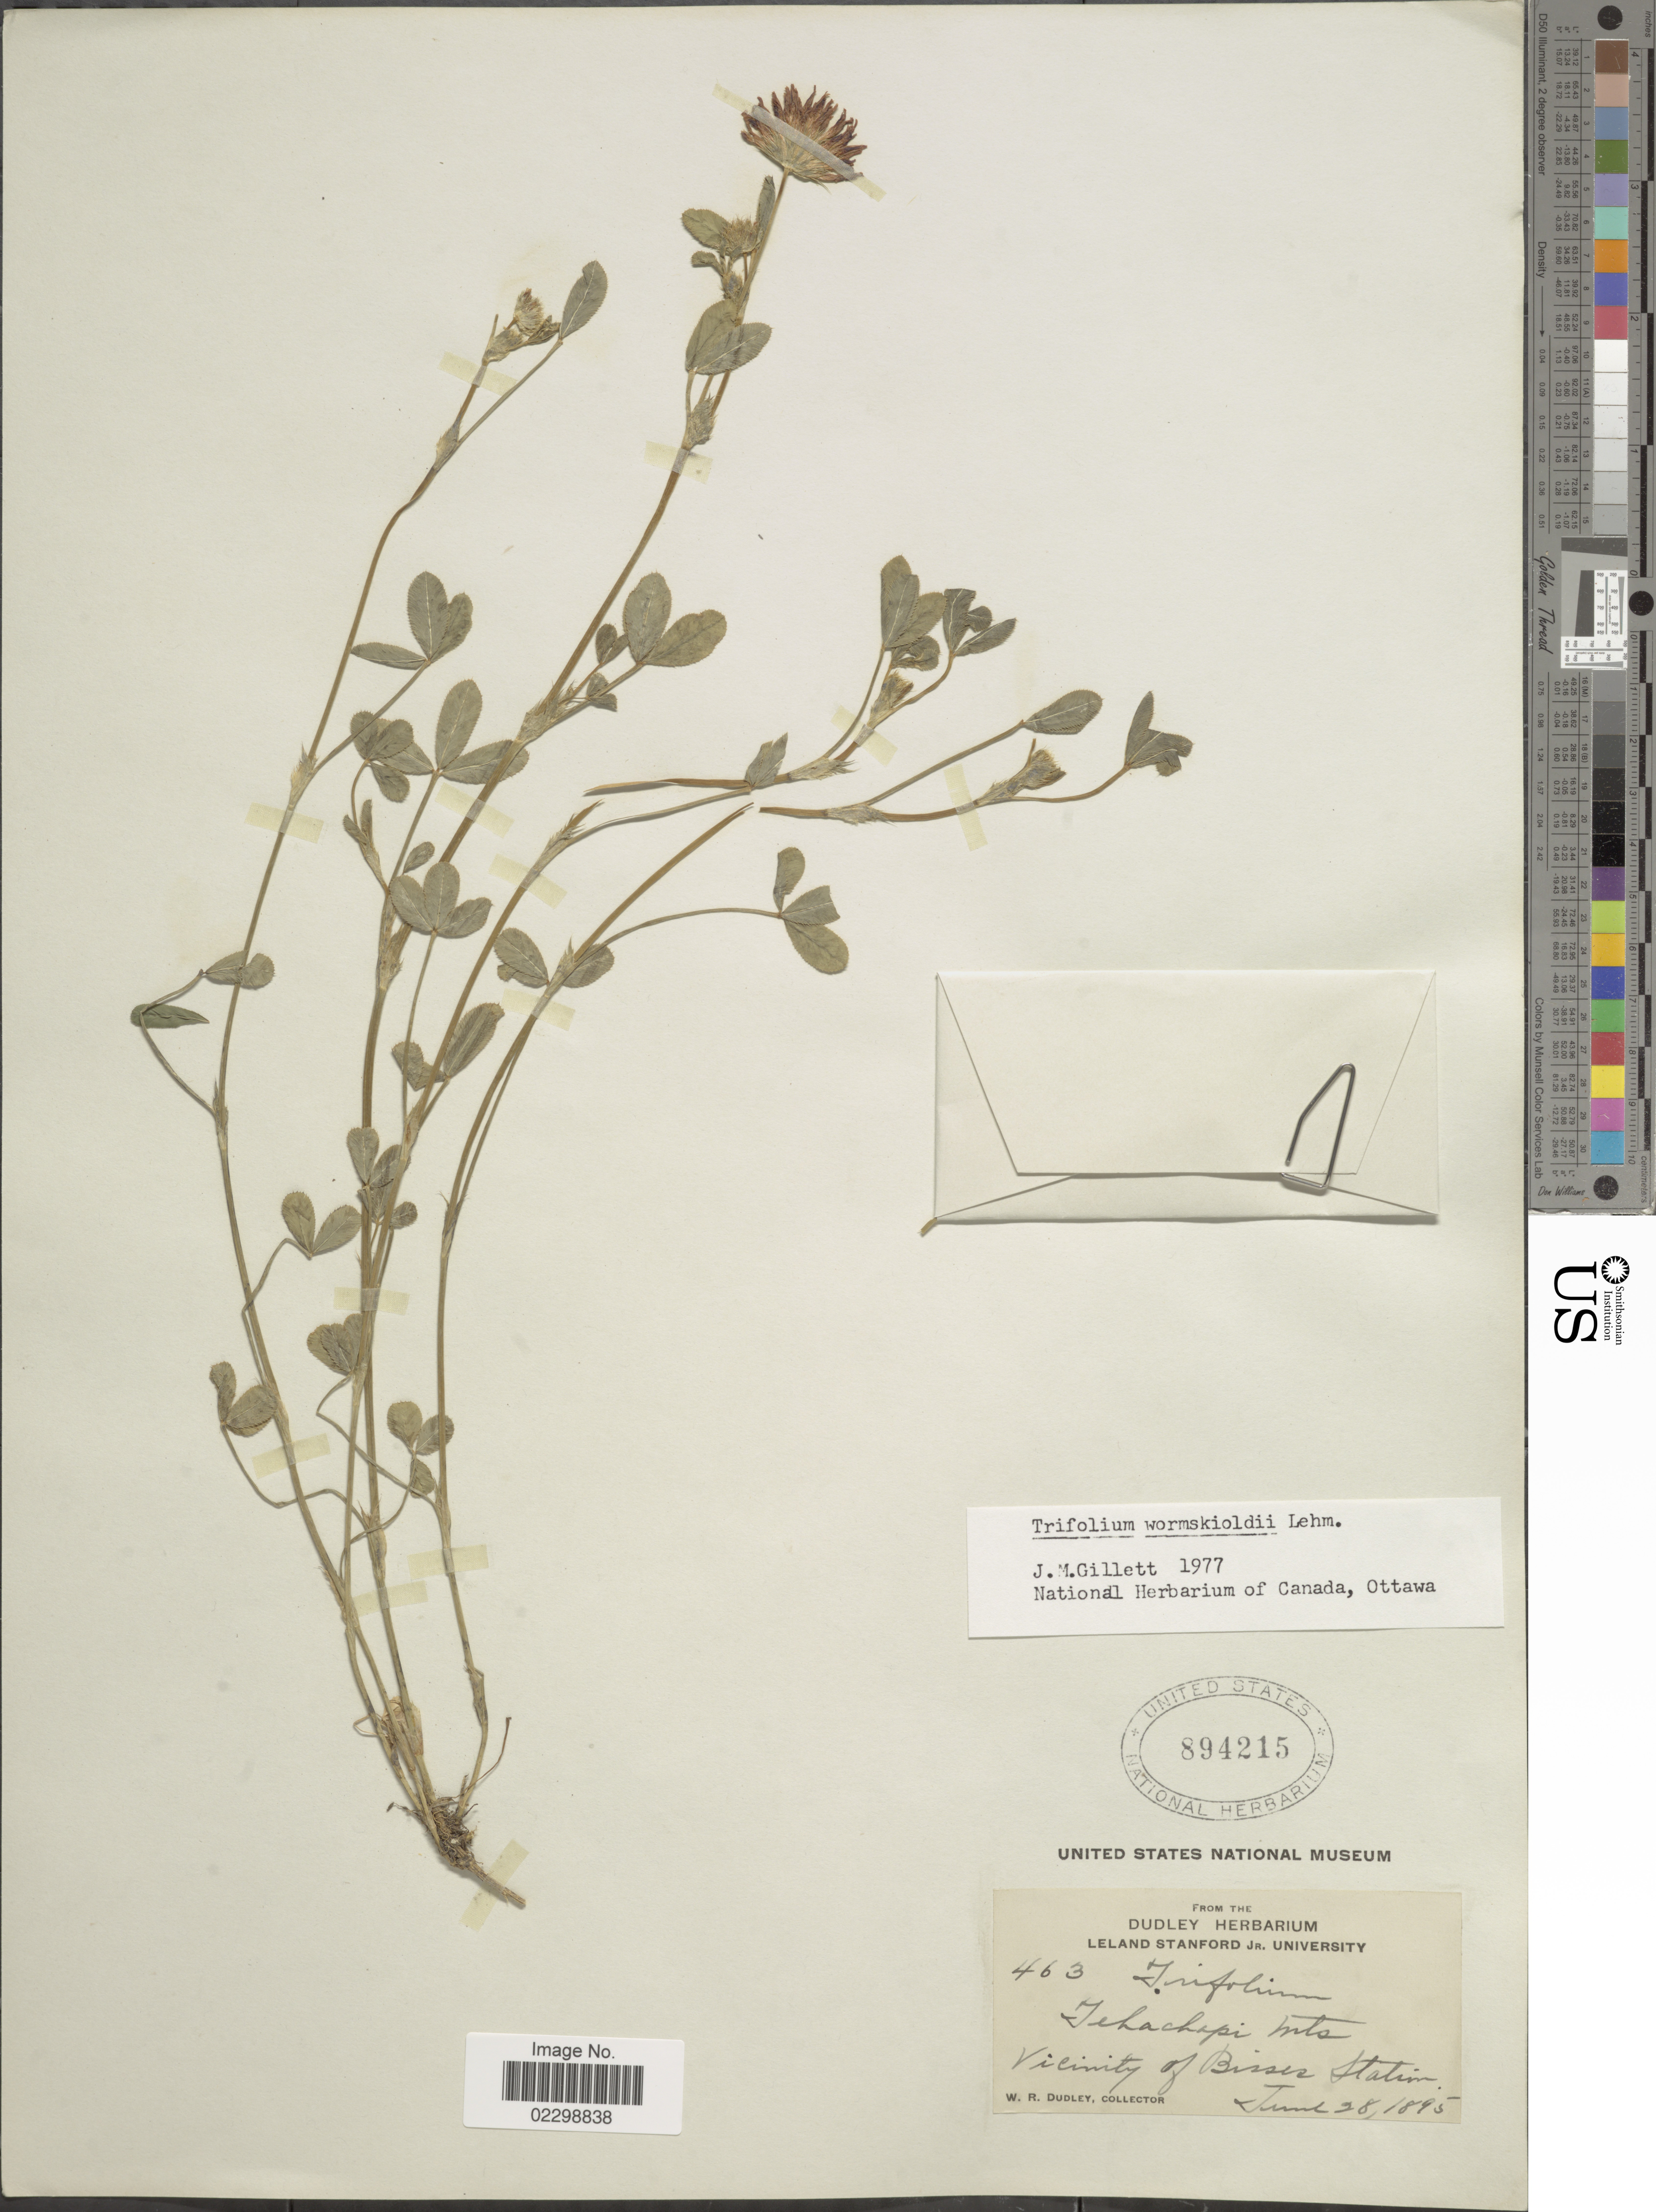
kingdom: Plantae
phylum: Tracheophyta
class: Magnoliopsida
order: Fabales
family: Fabaceae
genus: Trifolium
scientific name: Trifolium wormskioldii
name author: Lehm.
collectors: W. Dudley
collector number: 463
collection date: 1895-06-28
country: United States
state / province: California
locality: Tehachapi Mts., vicinity of Bisser Station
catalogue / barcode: US 894215